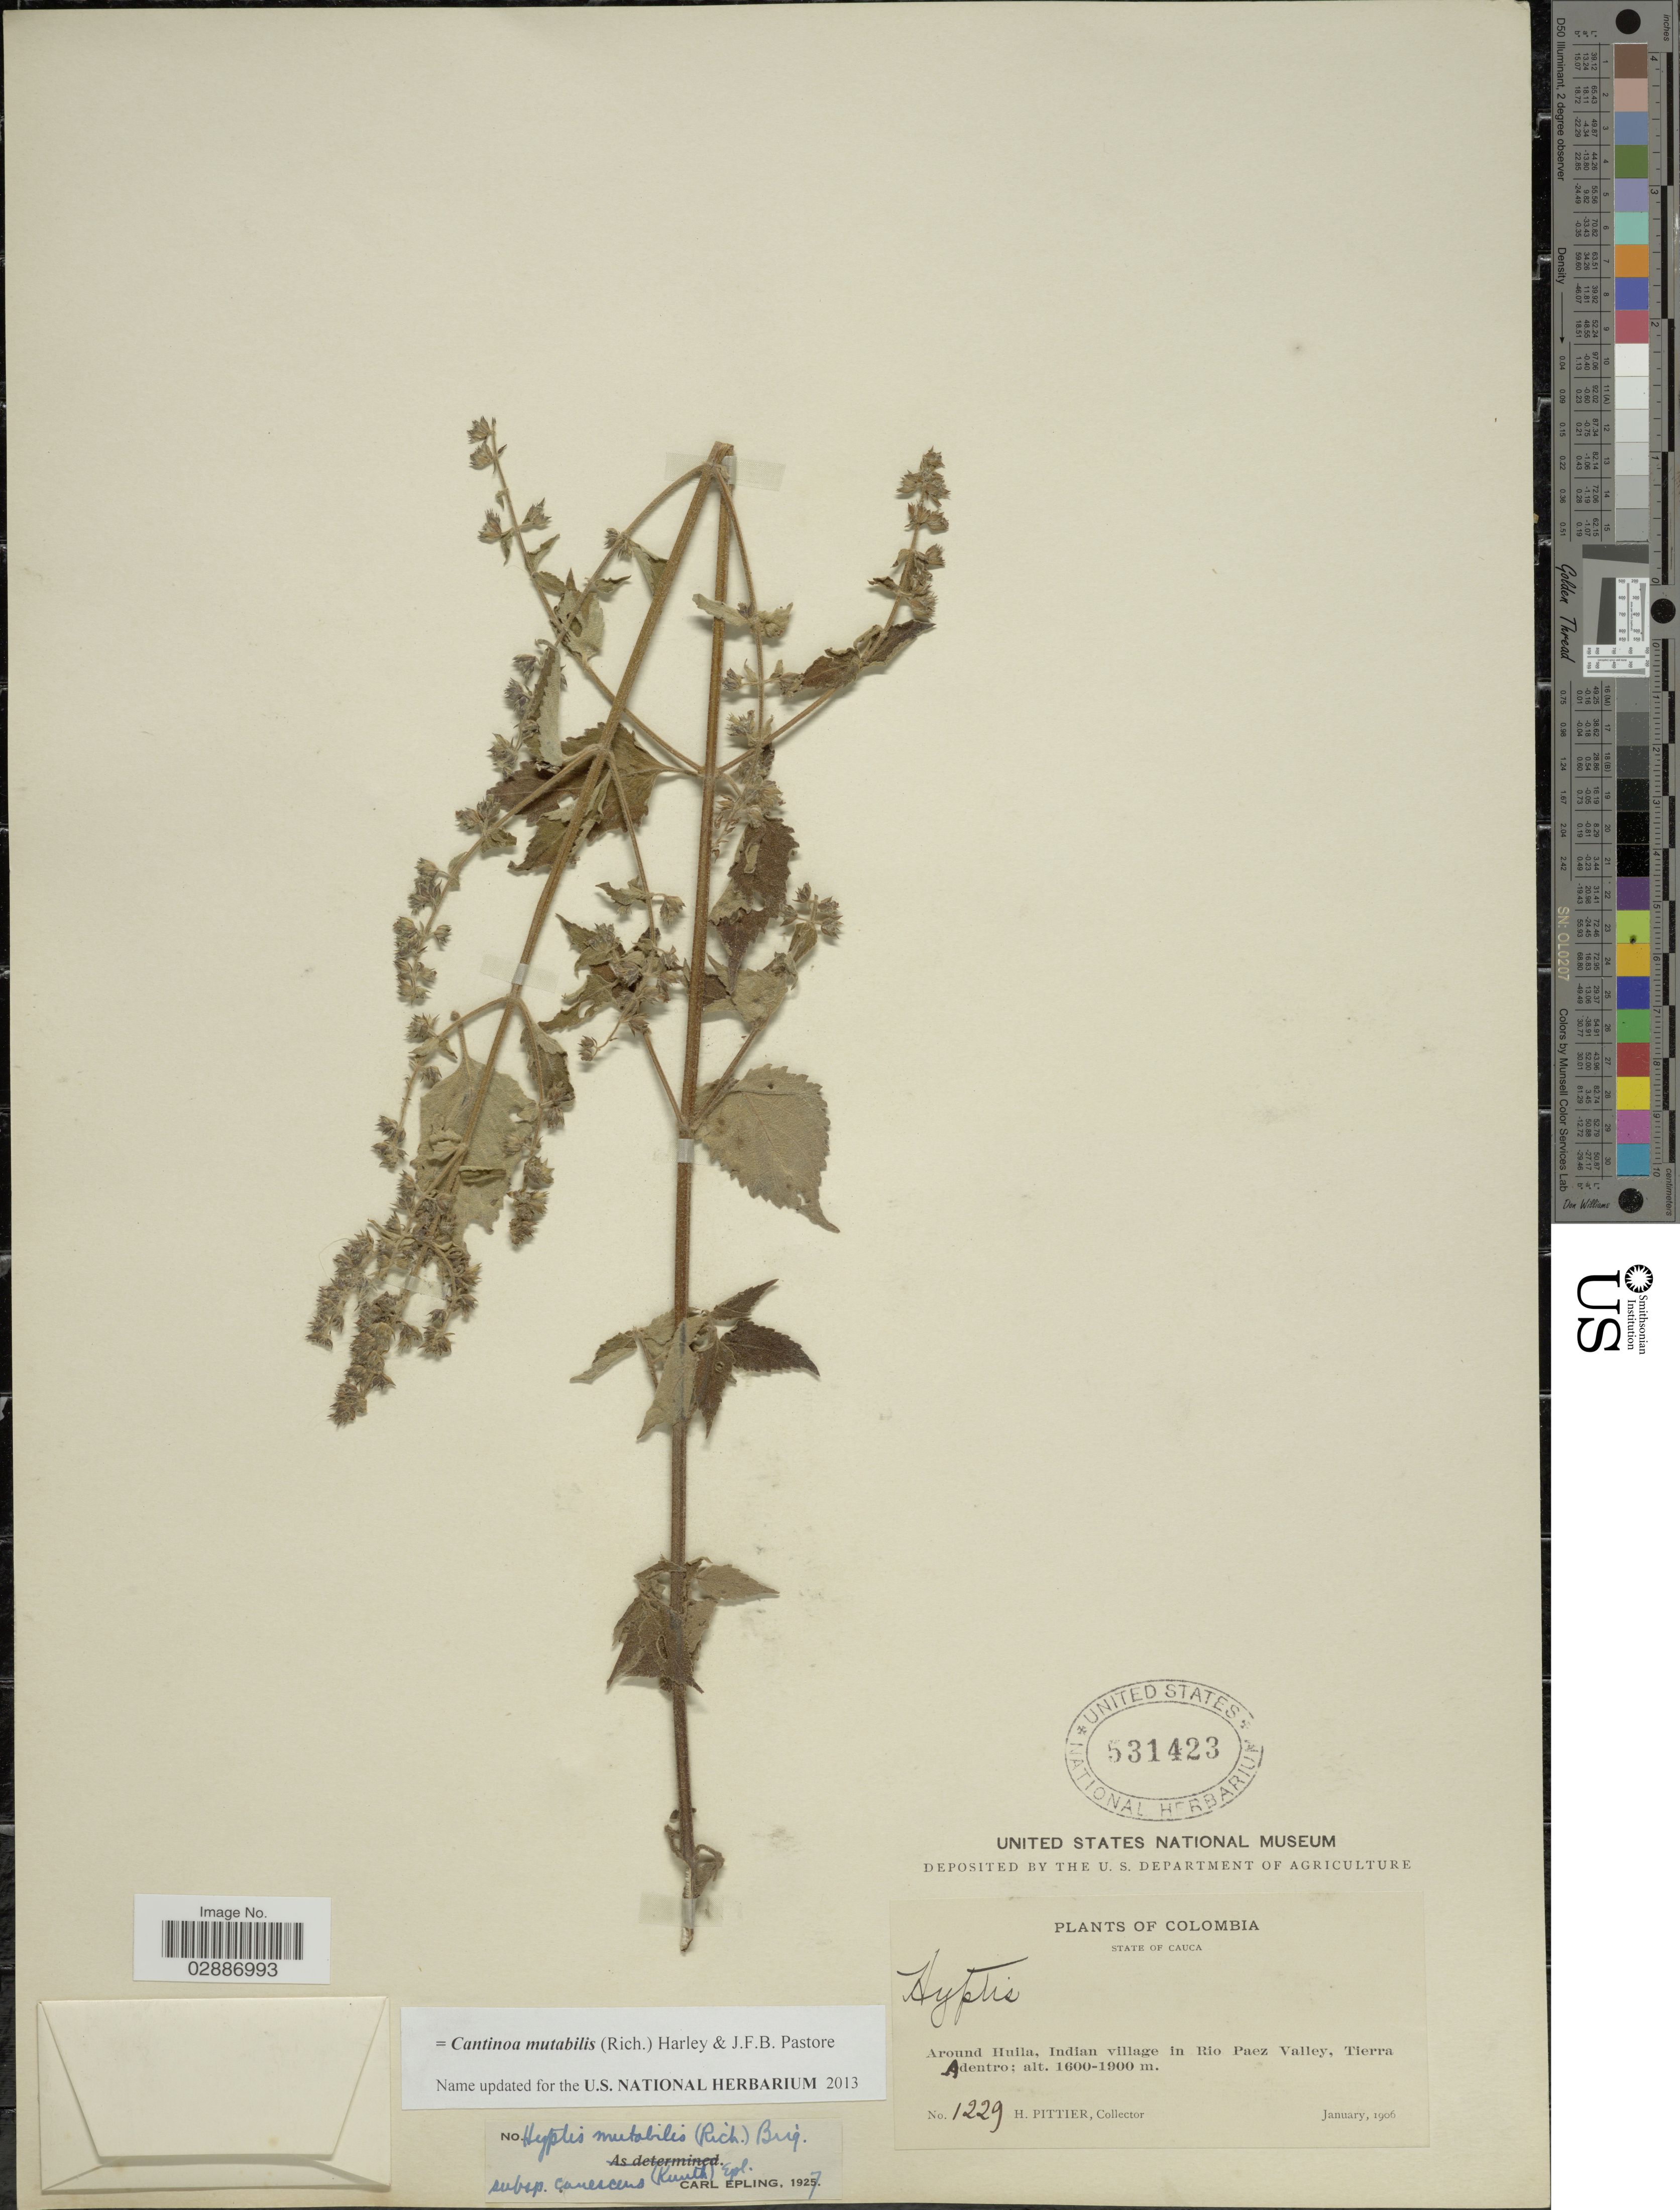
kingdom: Plantae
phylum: Tracheophyta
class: Magnoliopsida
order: Lamiales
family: Lamiaceae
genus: Cantinoa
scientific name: Cantinoa mutabilis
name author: (Epling) Harley & J.F.B. Pastore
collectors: H. F. Pittier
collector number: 1229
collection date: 1906-01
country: Colombia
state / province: Cauca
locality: Around Hulia, Indian village in Rio Paez Valley, Tierra Adentro.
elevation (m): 1600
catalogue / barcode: US 531423